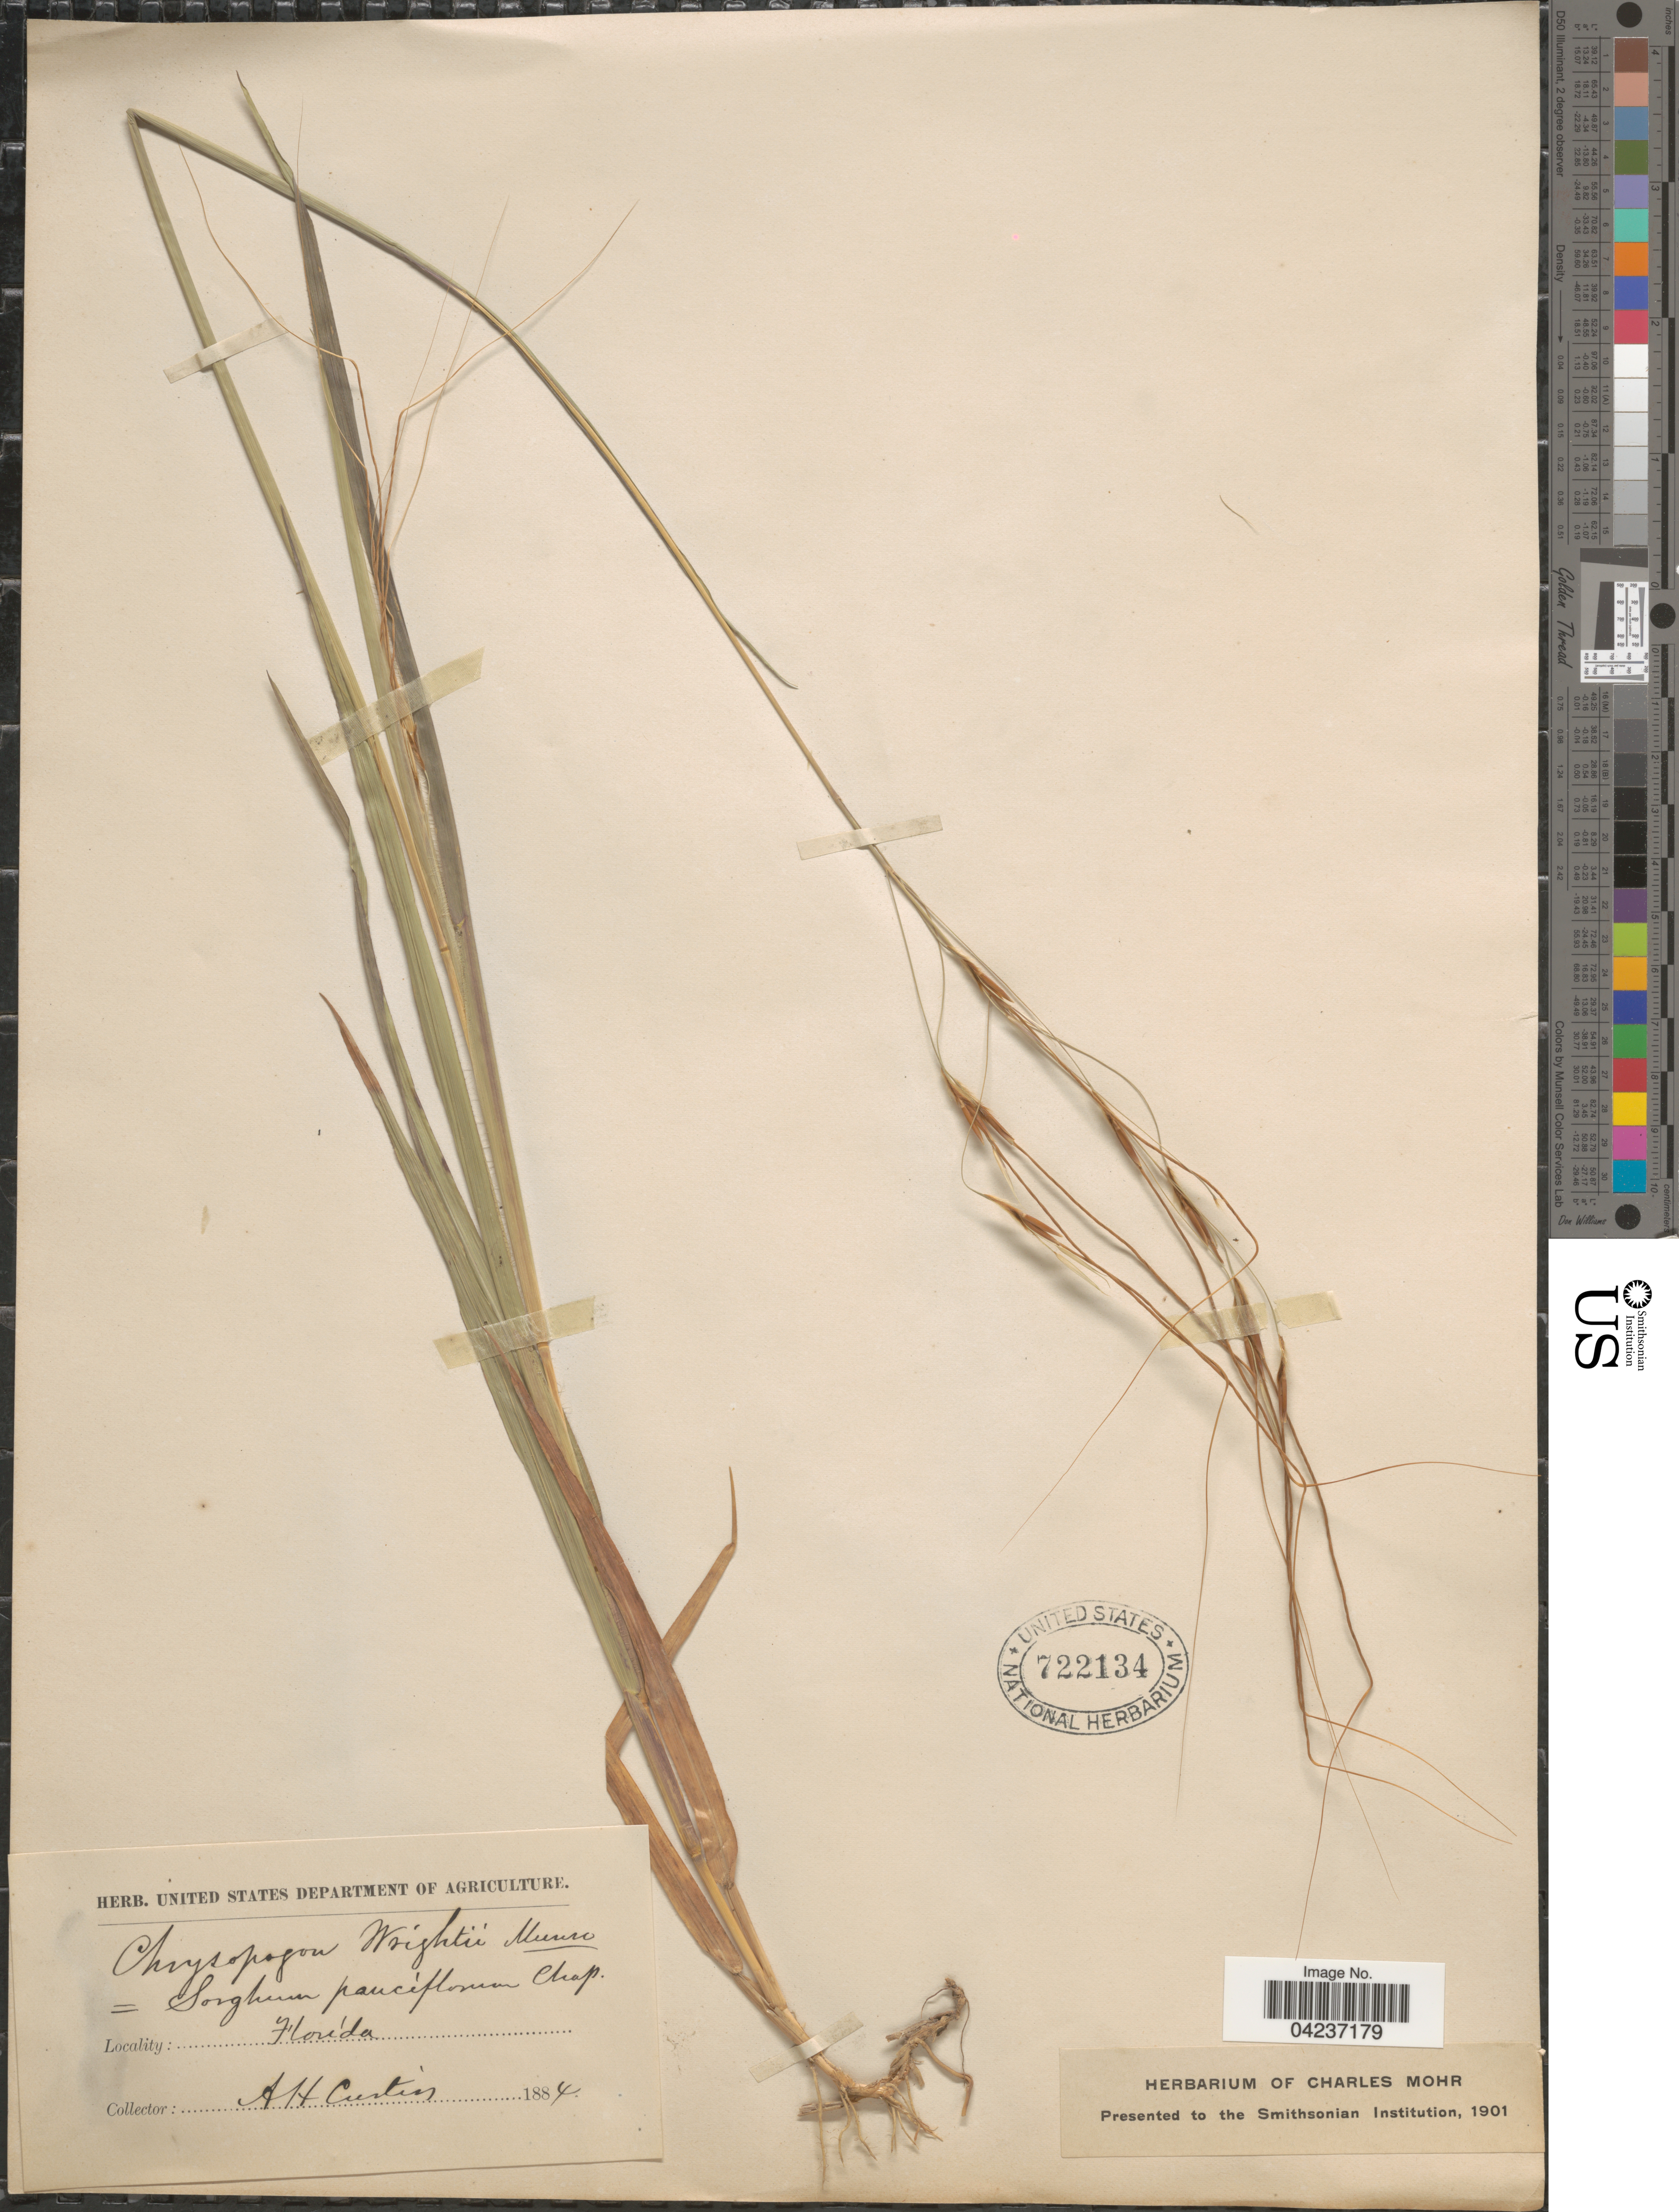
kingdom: Plantae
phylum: Tracheophyta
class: Liliopsida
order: Poales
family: Poaceae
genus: Chrysopogon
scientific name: Chrysopogon pauciflorus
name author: (Chapm.) Benth. ex Vasey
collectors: A. H. Curtiss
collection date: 1884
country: United States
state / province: Florida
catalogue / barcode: US 722134